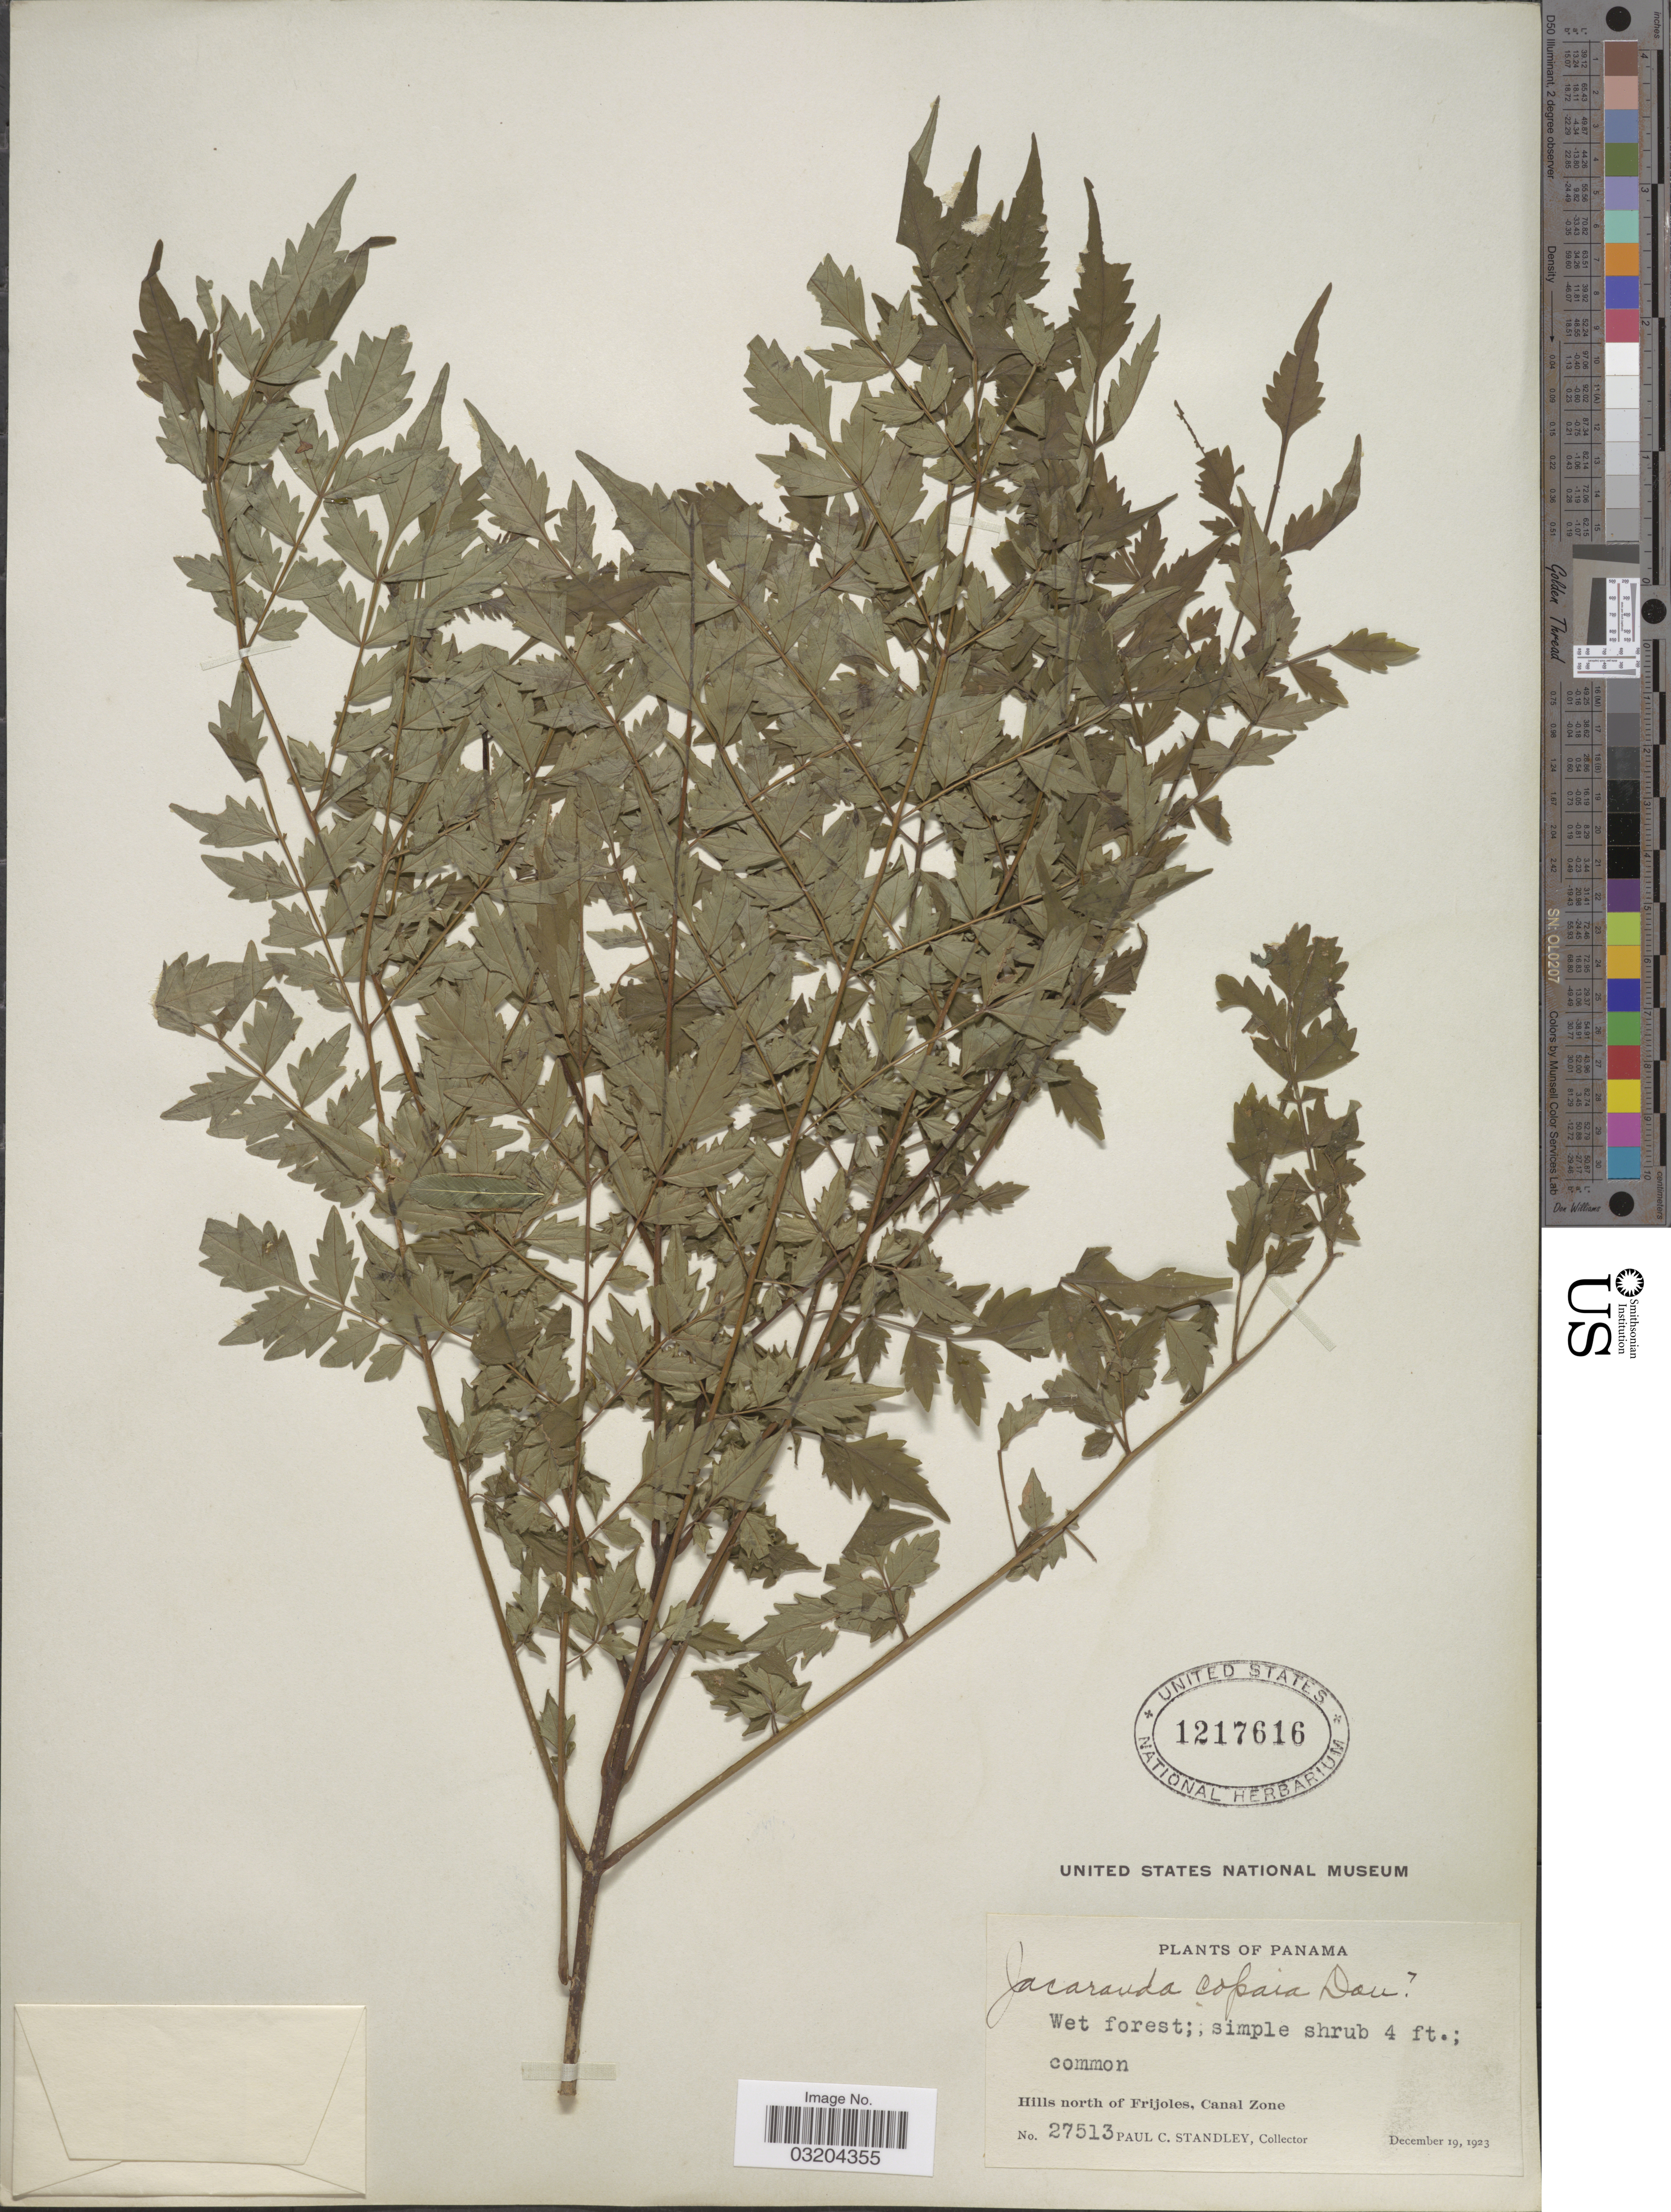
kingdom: Plantae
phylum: Tracheophyta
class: Magnoliopsida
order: Lamiales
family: Bignoniaceae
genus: Jacaranda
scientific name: Jacaranda copaia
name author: (Aubl.) D. Don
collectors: P. C. Standley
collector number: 27513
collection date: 1923-12-19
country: Panama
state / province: Colón / Panamá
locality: Hills north of Frijoles, Canal Zone.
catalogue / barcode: US 1217616